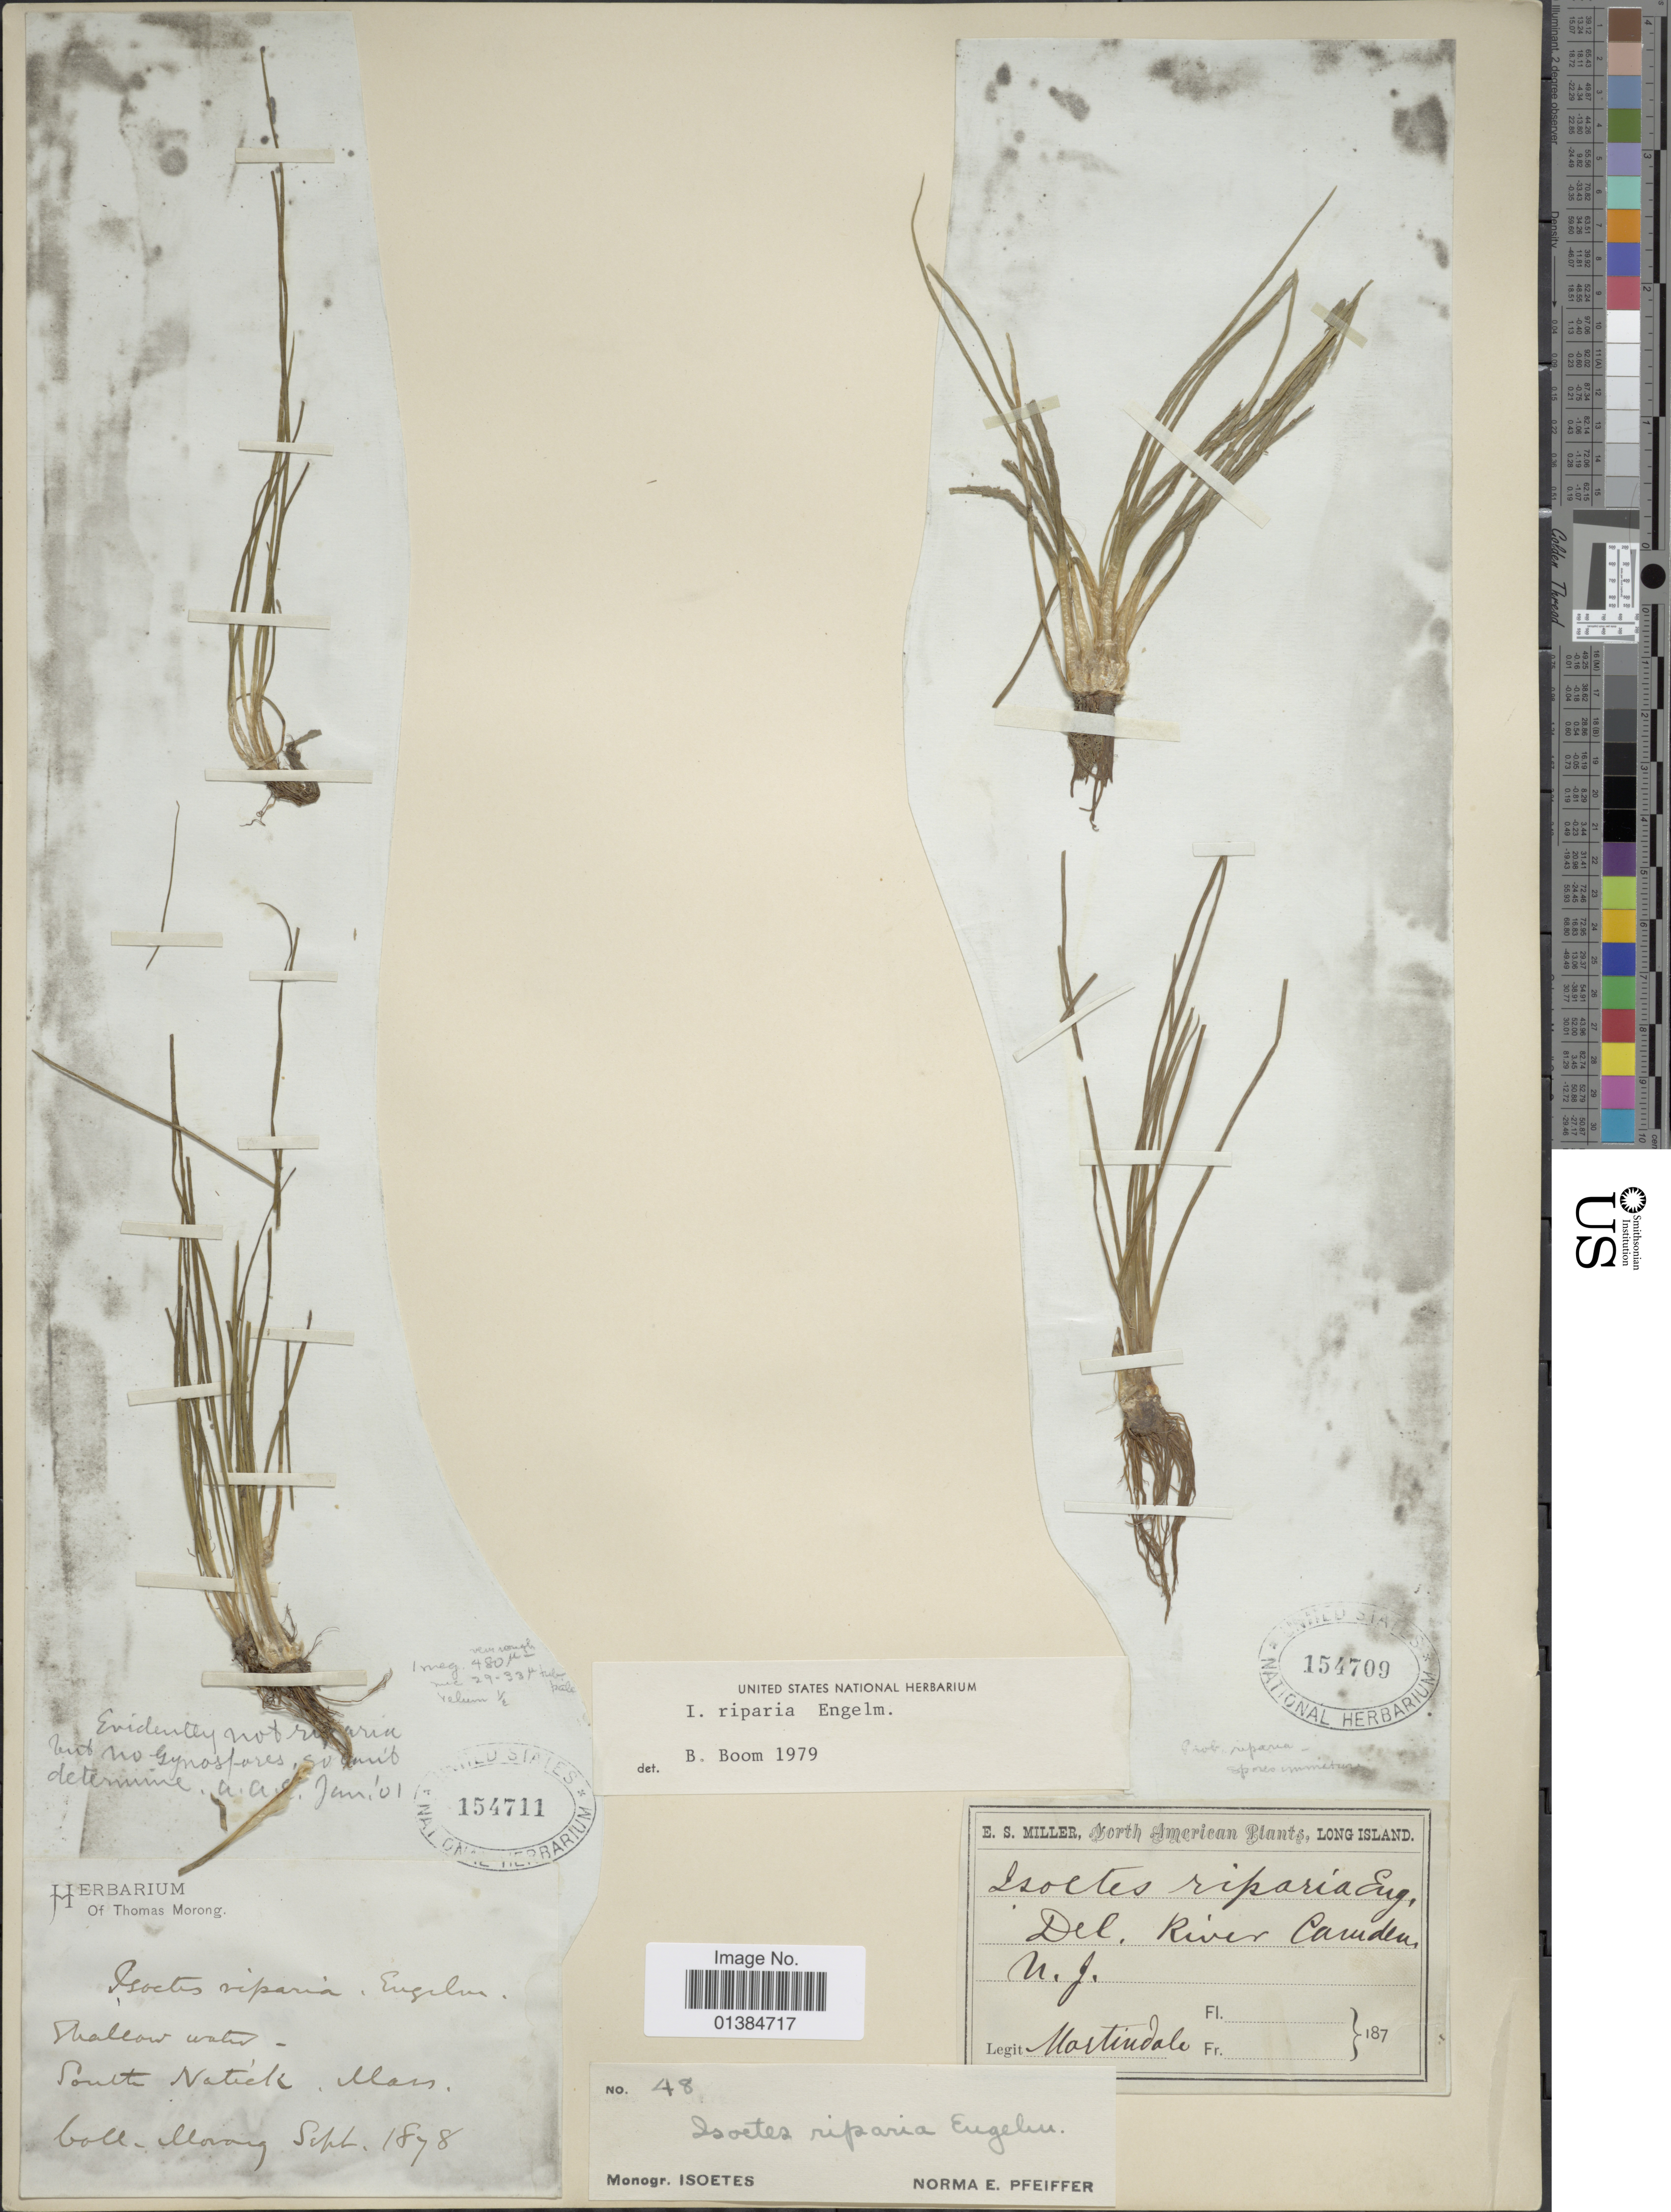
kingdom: Plantae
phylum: Tracheophyta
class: Lycopodiopsida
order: Isoetales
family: Isoetaceae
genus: Isoetes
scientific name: Isoetes riparia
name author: Engelm. ex A. Braun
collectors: Martindale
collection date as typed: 187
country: United States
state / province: New Jersey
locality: Del. River Camden.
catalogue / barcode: US 154709